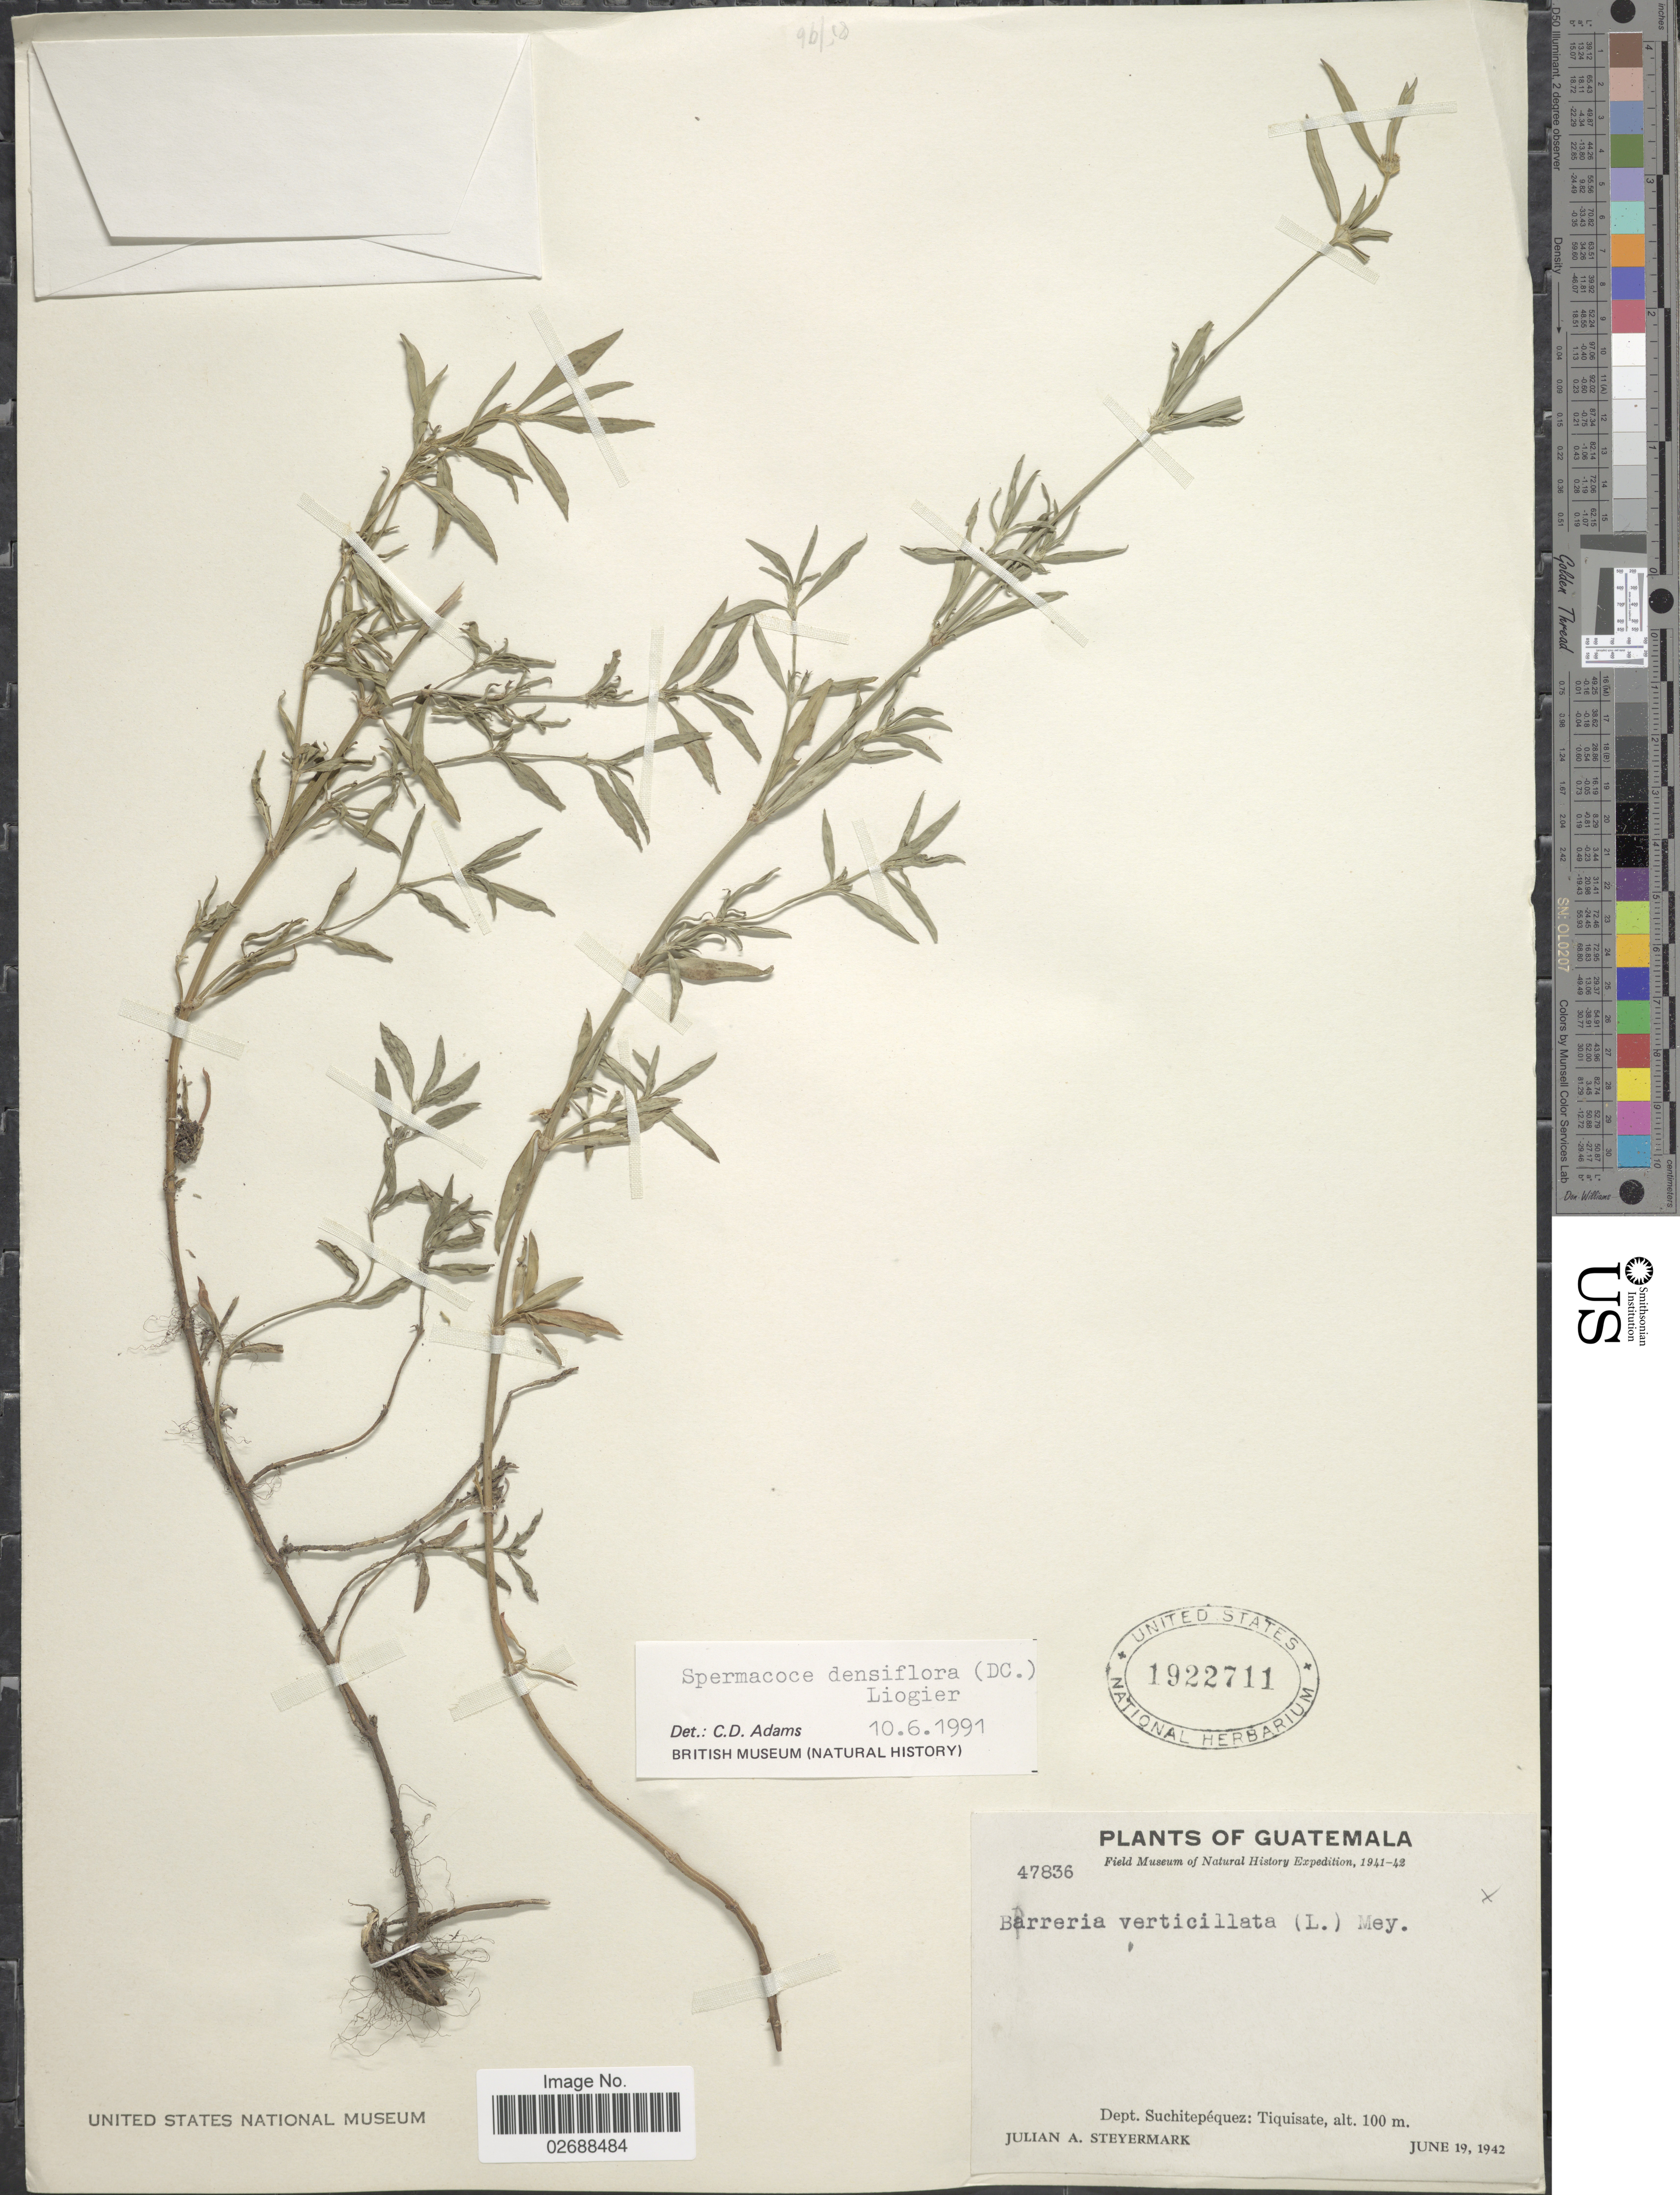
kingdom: Plantae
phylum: Tracheophyta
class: Magnoliopsida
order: Gentianales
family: Rubiaceae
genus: Spermacoce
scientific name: Spermacoce densiflora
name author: (DC.) Alain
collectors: J. Steyermark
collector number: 47836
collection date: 1942-06-19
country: Guatemala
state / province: Suchitepéquez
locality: Tiquisate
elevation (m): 100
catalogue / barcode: US 1922711